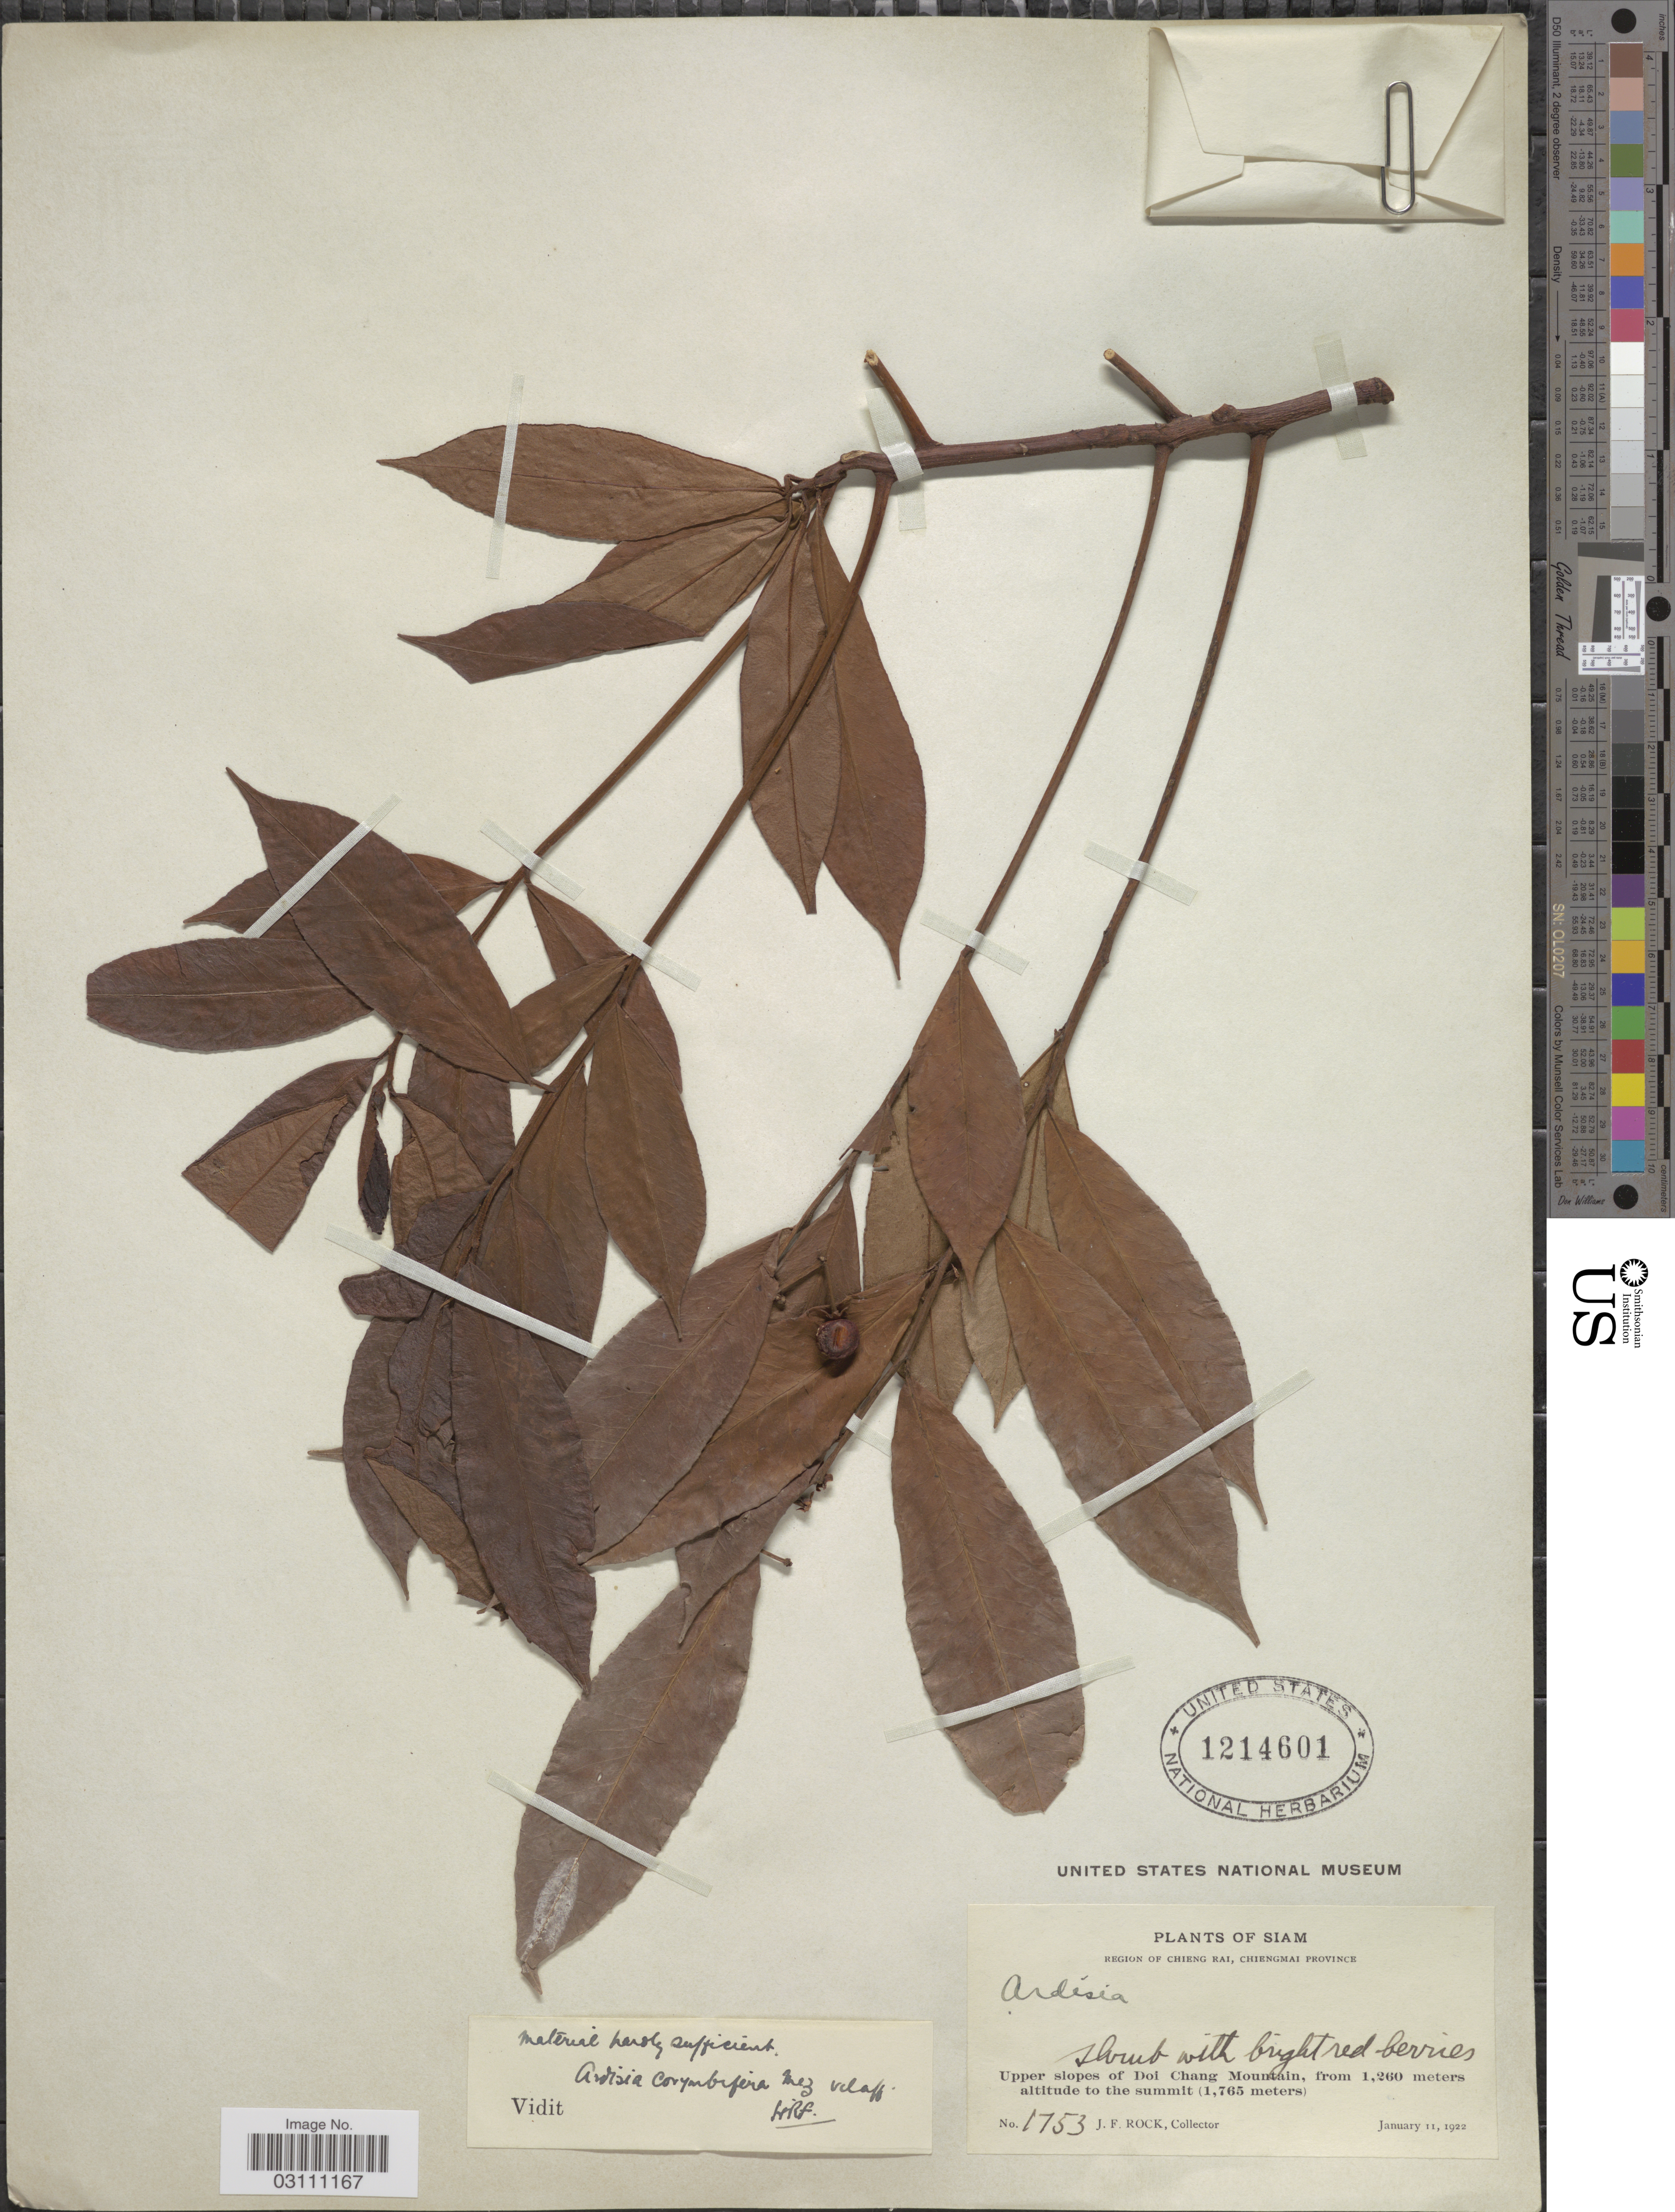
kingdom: Plantae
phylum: Tracheophyta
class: Magnoliopsida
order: Ericales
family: Primulaceae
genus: Ardisia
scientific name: Ardisia corymbifera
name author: Mez in Engl.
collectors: J. Rock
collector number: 1753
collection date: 1922-01-11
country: Thailand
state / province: Chiang Mai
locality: Region of Chieng Rai, Chiengmai Province. Upper slopes of Doi Chang Mountain. Siam.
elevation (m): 1260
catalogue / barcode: US 1214601